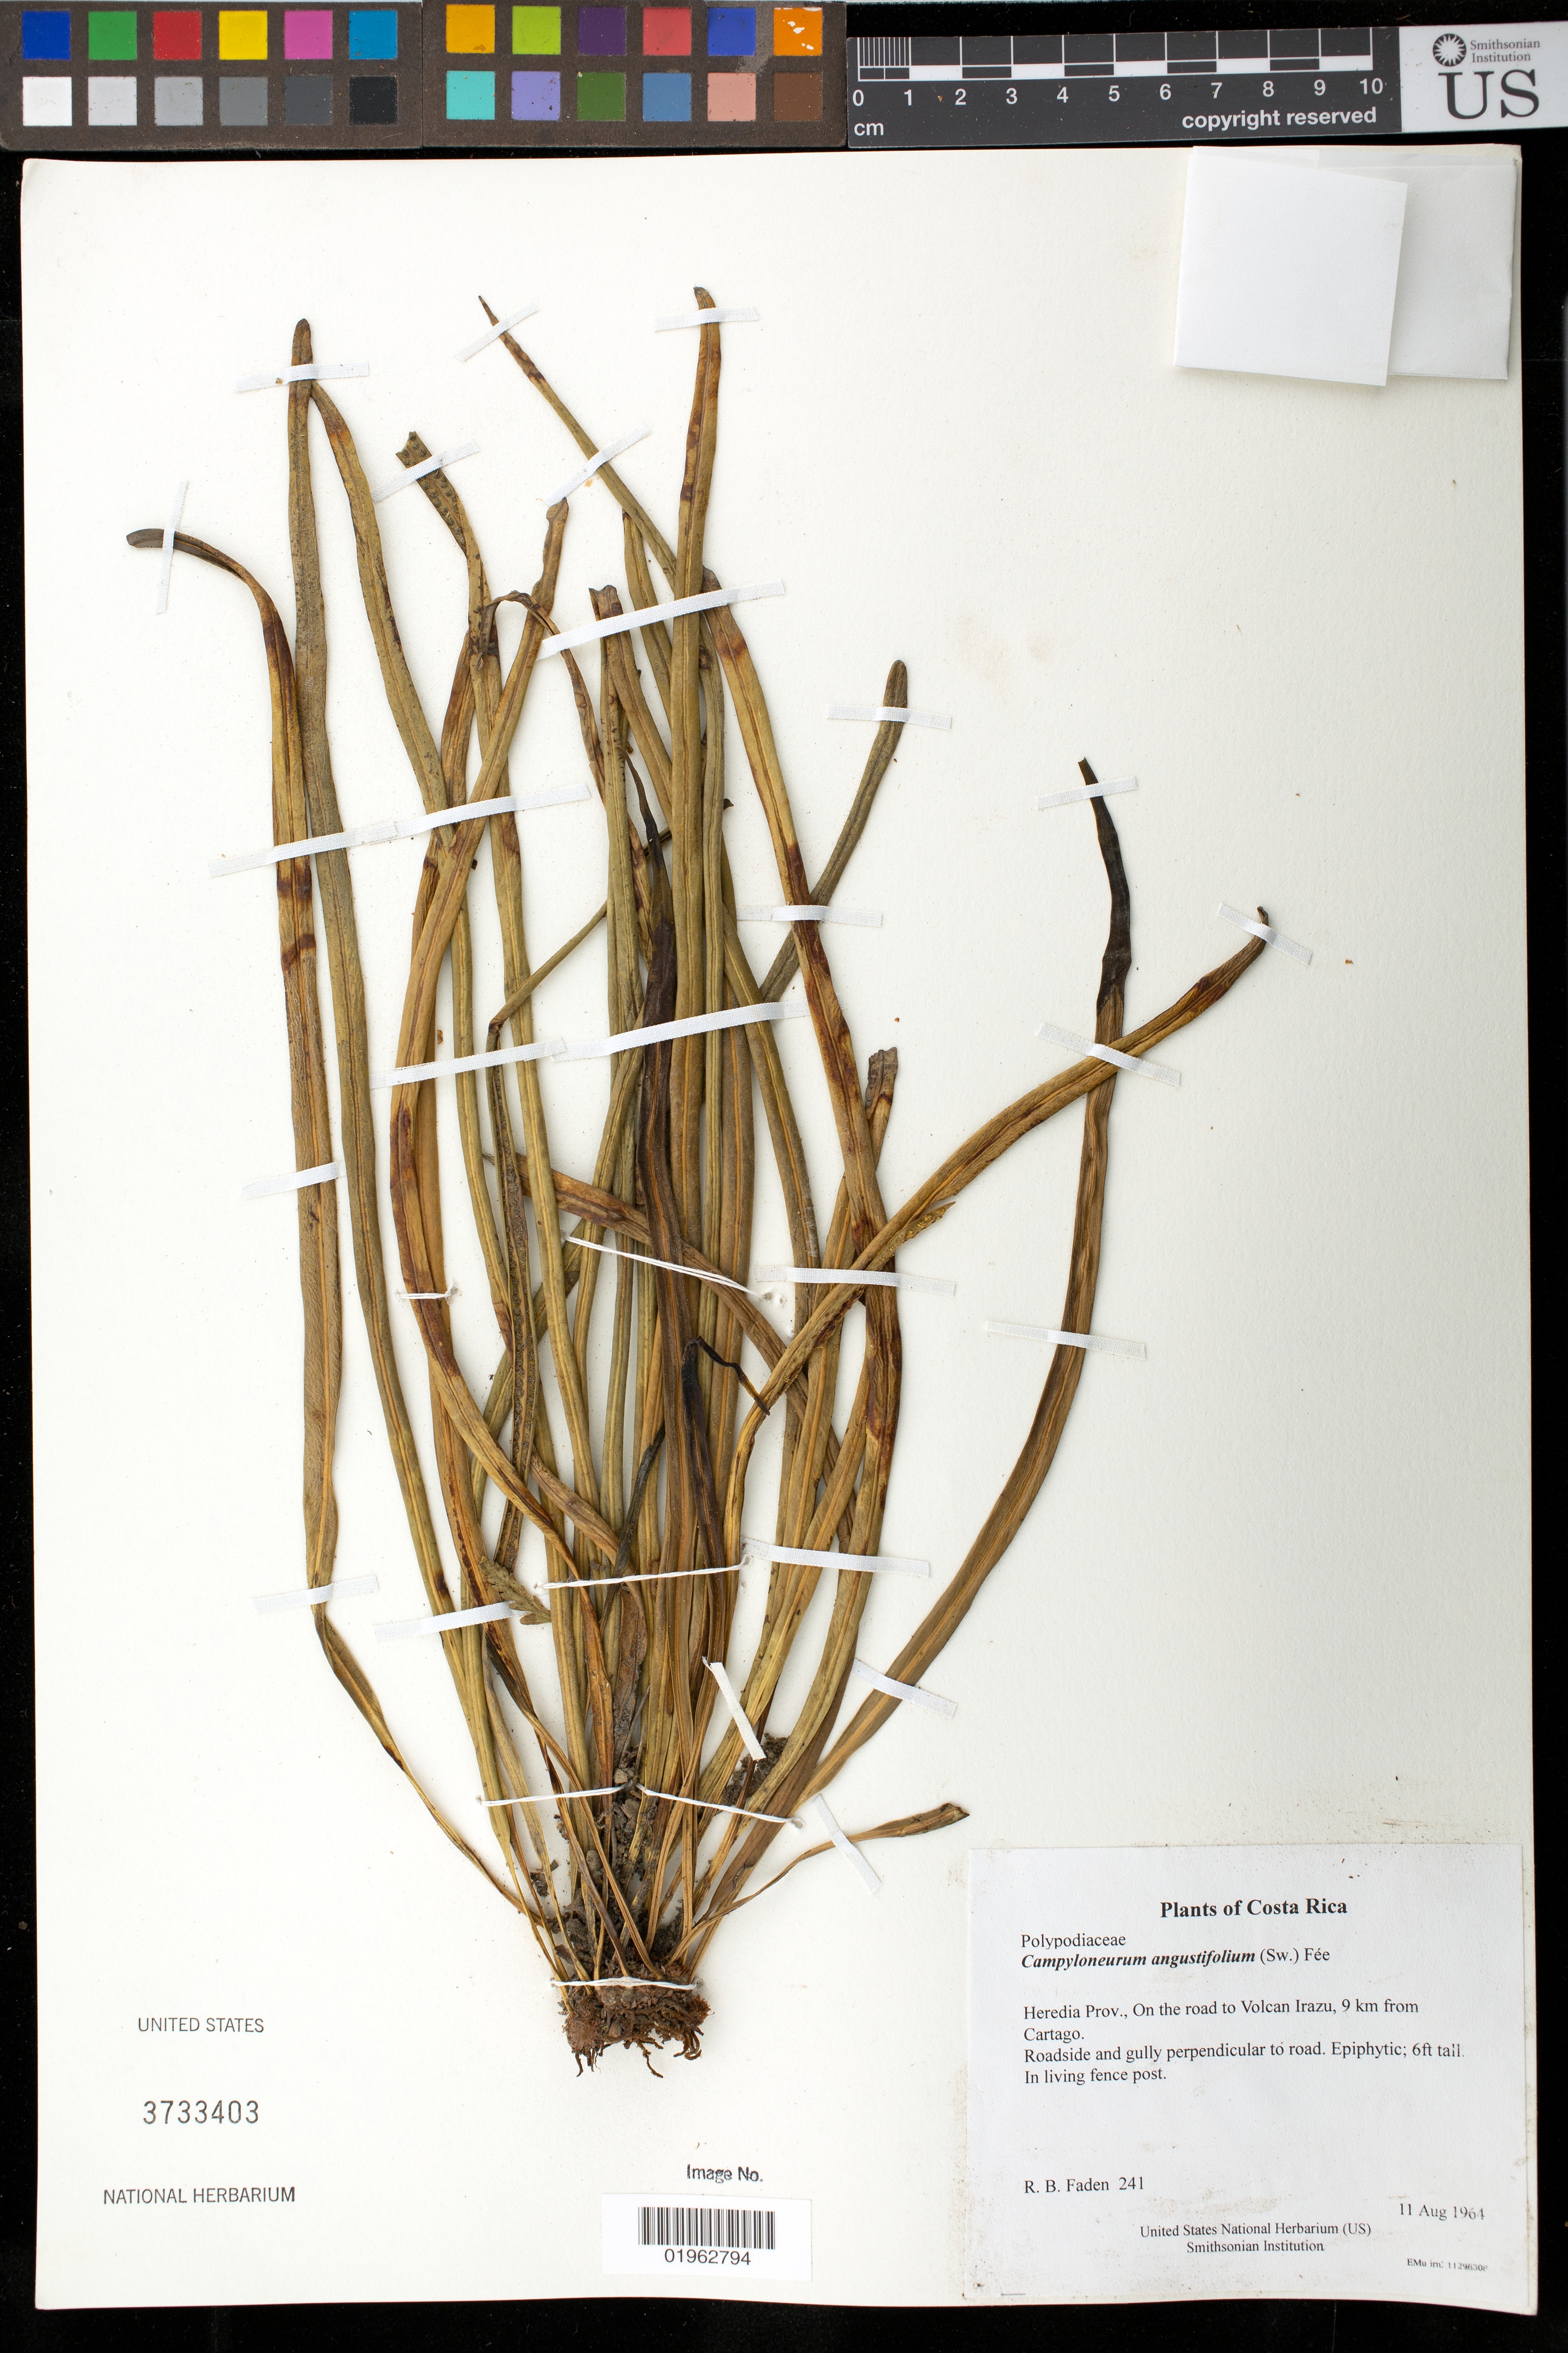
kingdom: Plantae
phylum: Tracheophyta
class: Polypodiopsida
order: Polypodiales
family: Polypodiaceae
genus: Campyloneurum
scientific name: Campyloneurum angustifolium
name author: (Sw.) Fée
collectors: R. B. Faden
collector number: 241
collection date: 1964-08-11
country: Costa Rica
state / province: Heredia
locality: On the road to Volcan Irazu, 9 km from Cartago.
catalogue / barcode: US 3733403